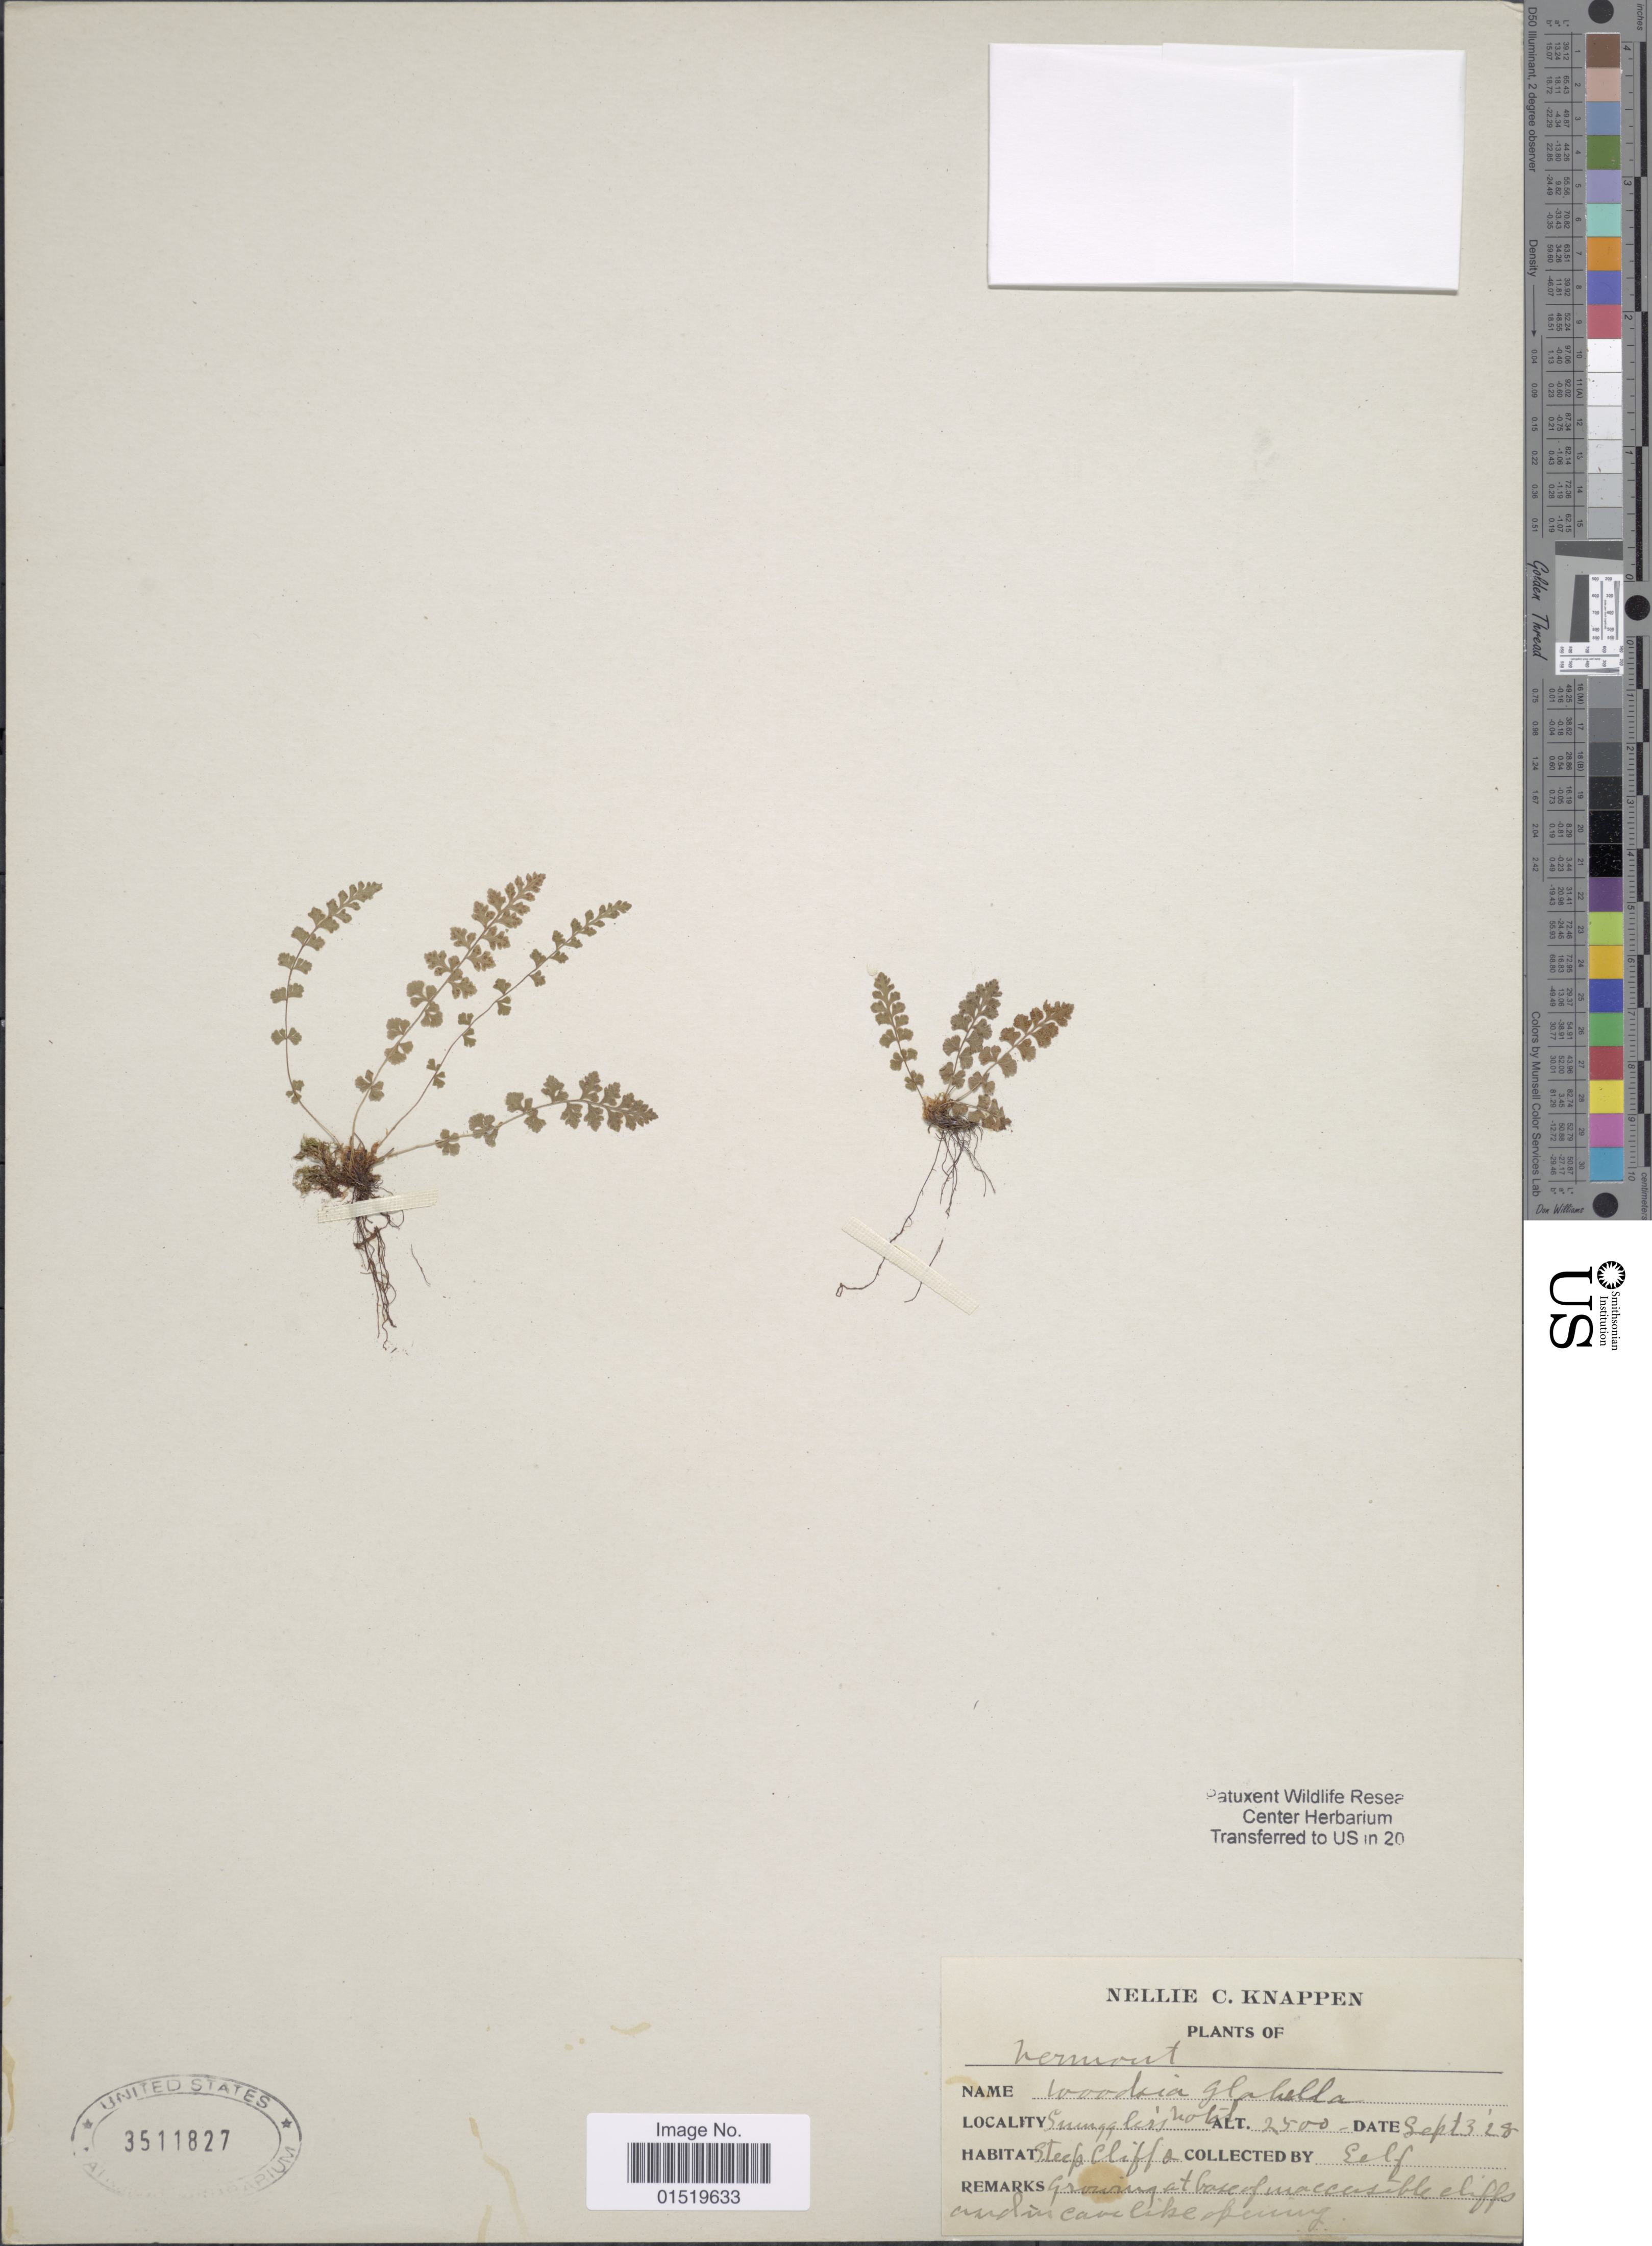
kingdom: Plantae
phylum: Tracheophyta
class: Polypodiopsida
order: Polypodiales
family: Woodsiaceae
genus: Woodsia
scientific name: Woodsia glabella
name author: R. Br.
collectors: F. Ferrero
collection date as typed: Transcribed d/m/y: 3/9/28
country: United States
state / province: Vermont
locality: Smuggler's Notch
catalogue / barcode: US 3511827